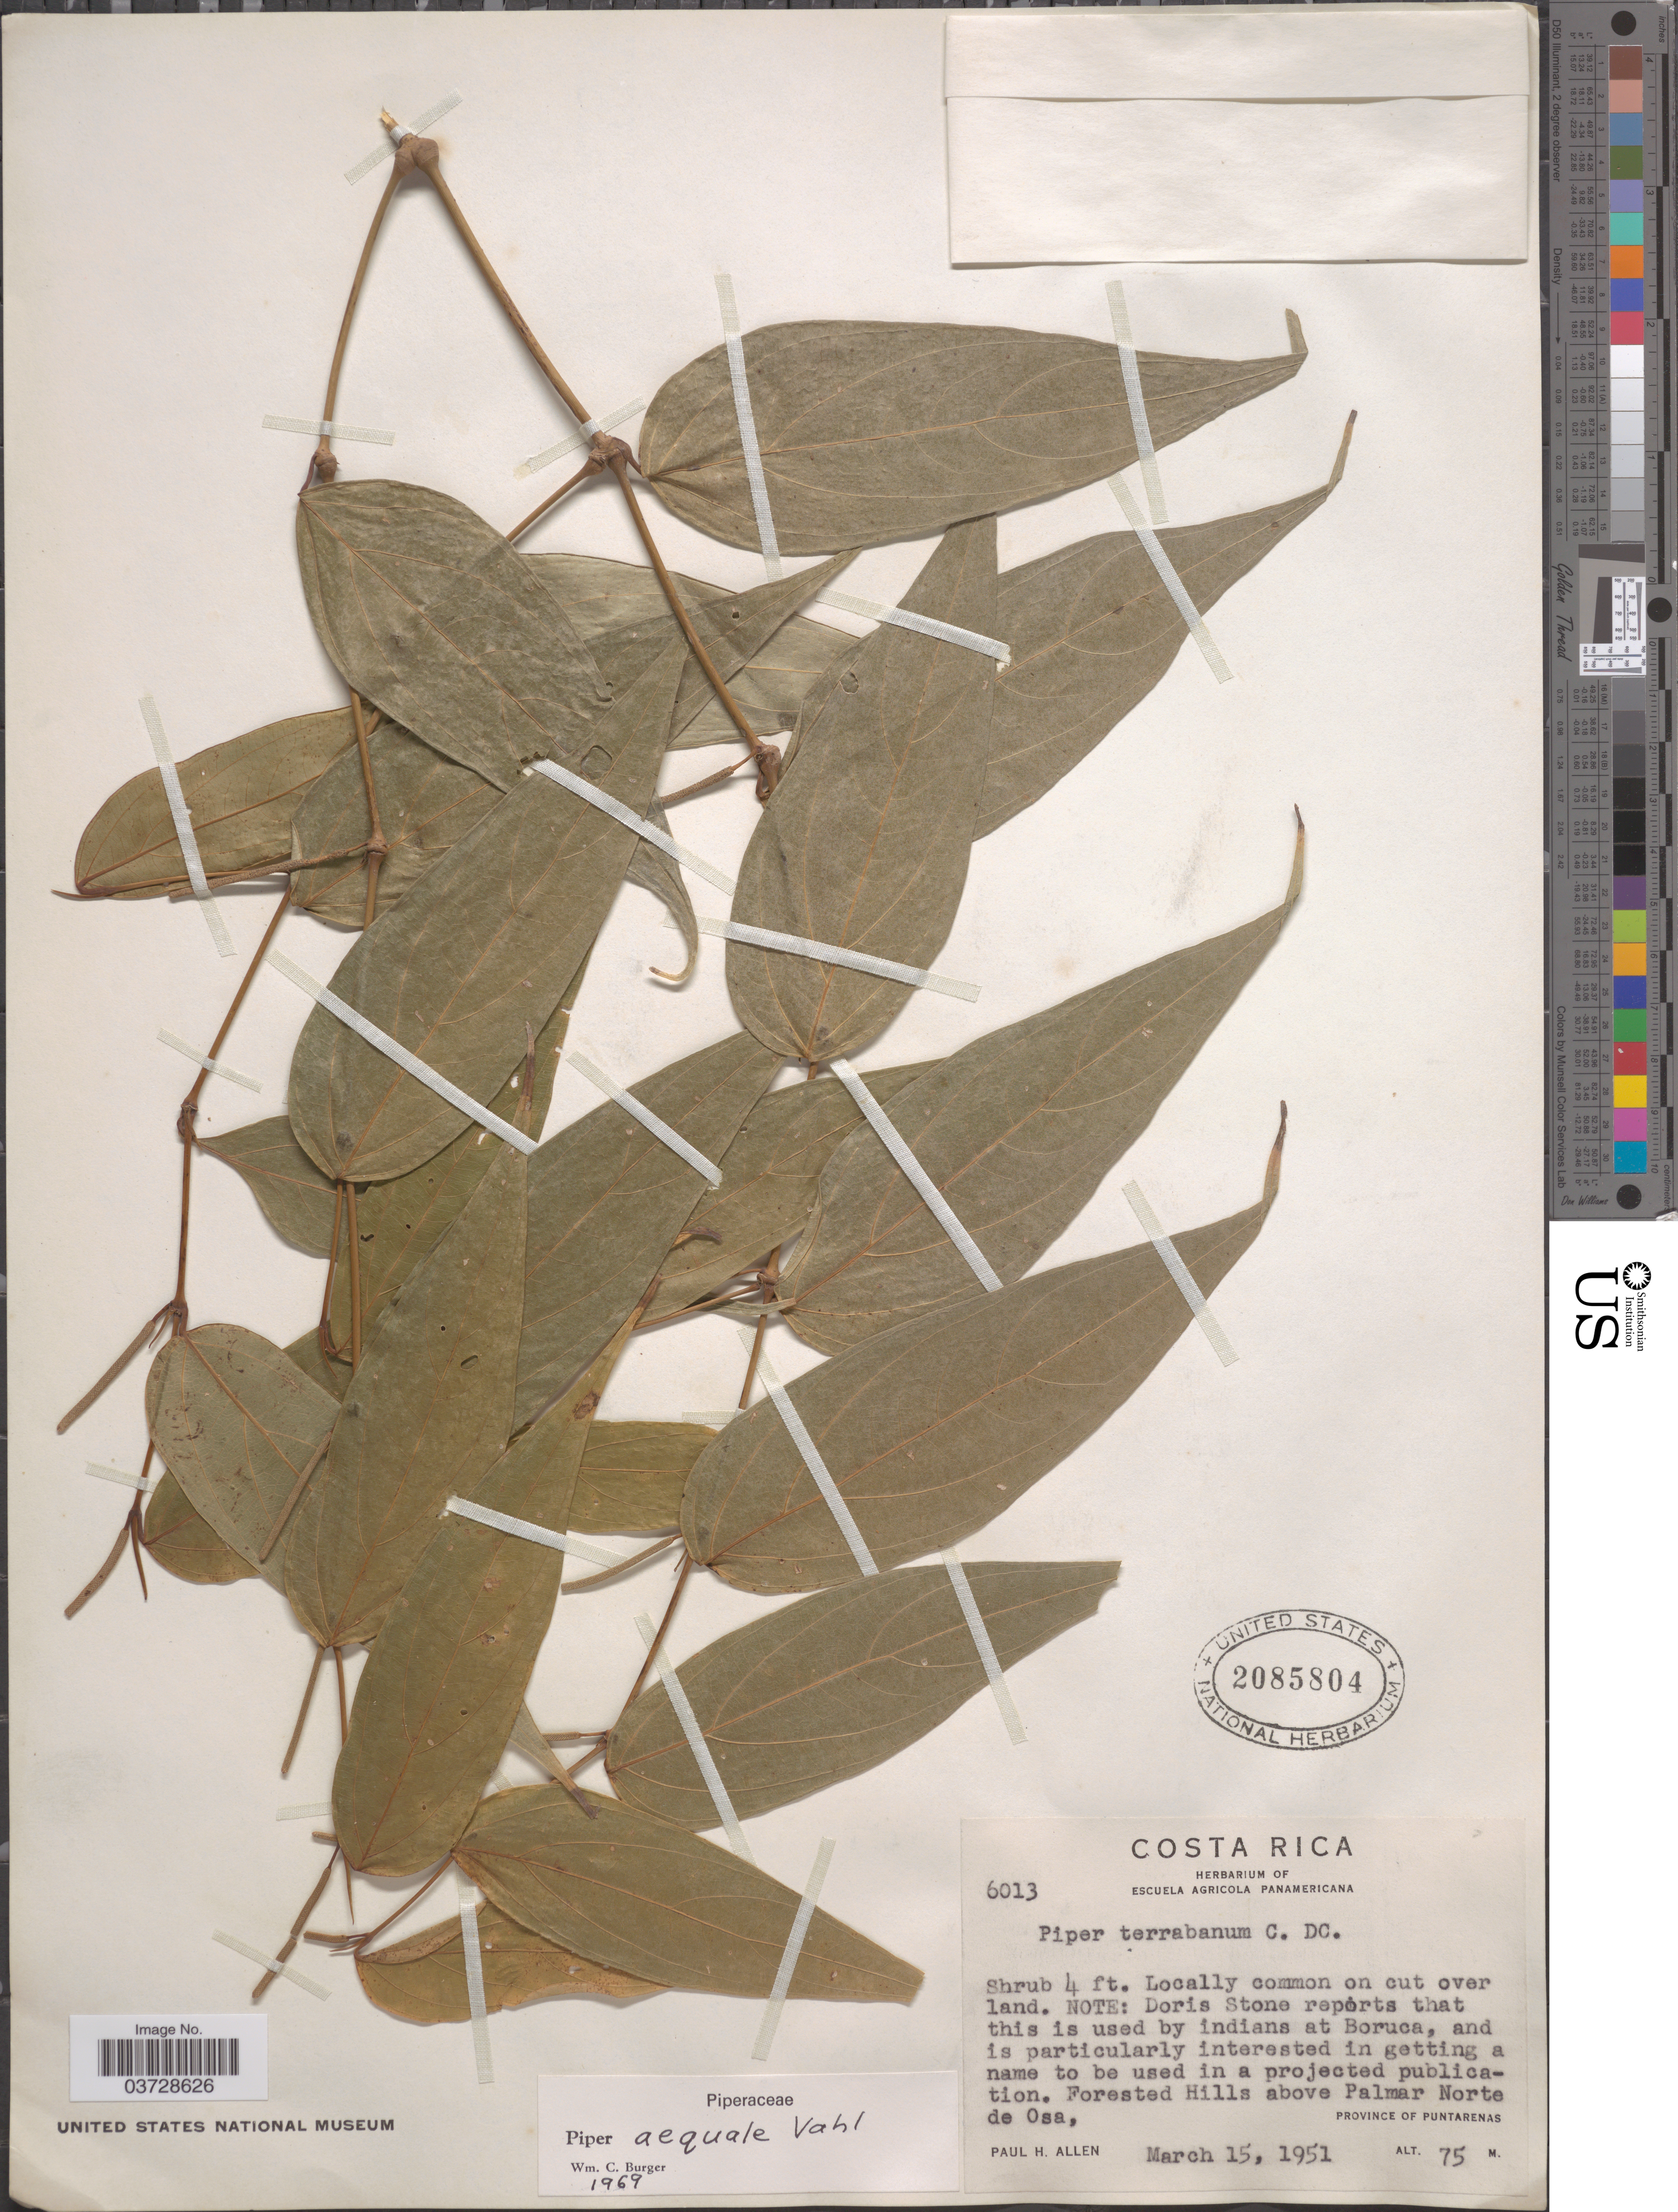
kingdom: Plantae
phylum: Tracheophyta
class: Magnoliopsida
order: Piperales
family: Piperaceae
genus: Piper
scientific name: Piper aequale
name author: Vahl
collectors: P. H. Allen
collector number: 6013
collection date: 1951-03-15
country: Costa Rica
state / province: Puntarenas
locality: Forested Hills above Palmar Norte de Osa.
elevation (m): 75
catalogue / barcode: US 2085804